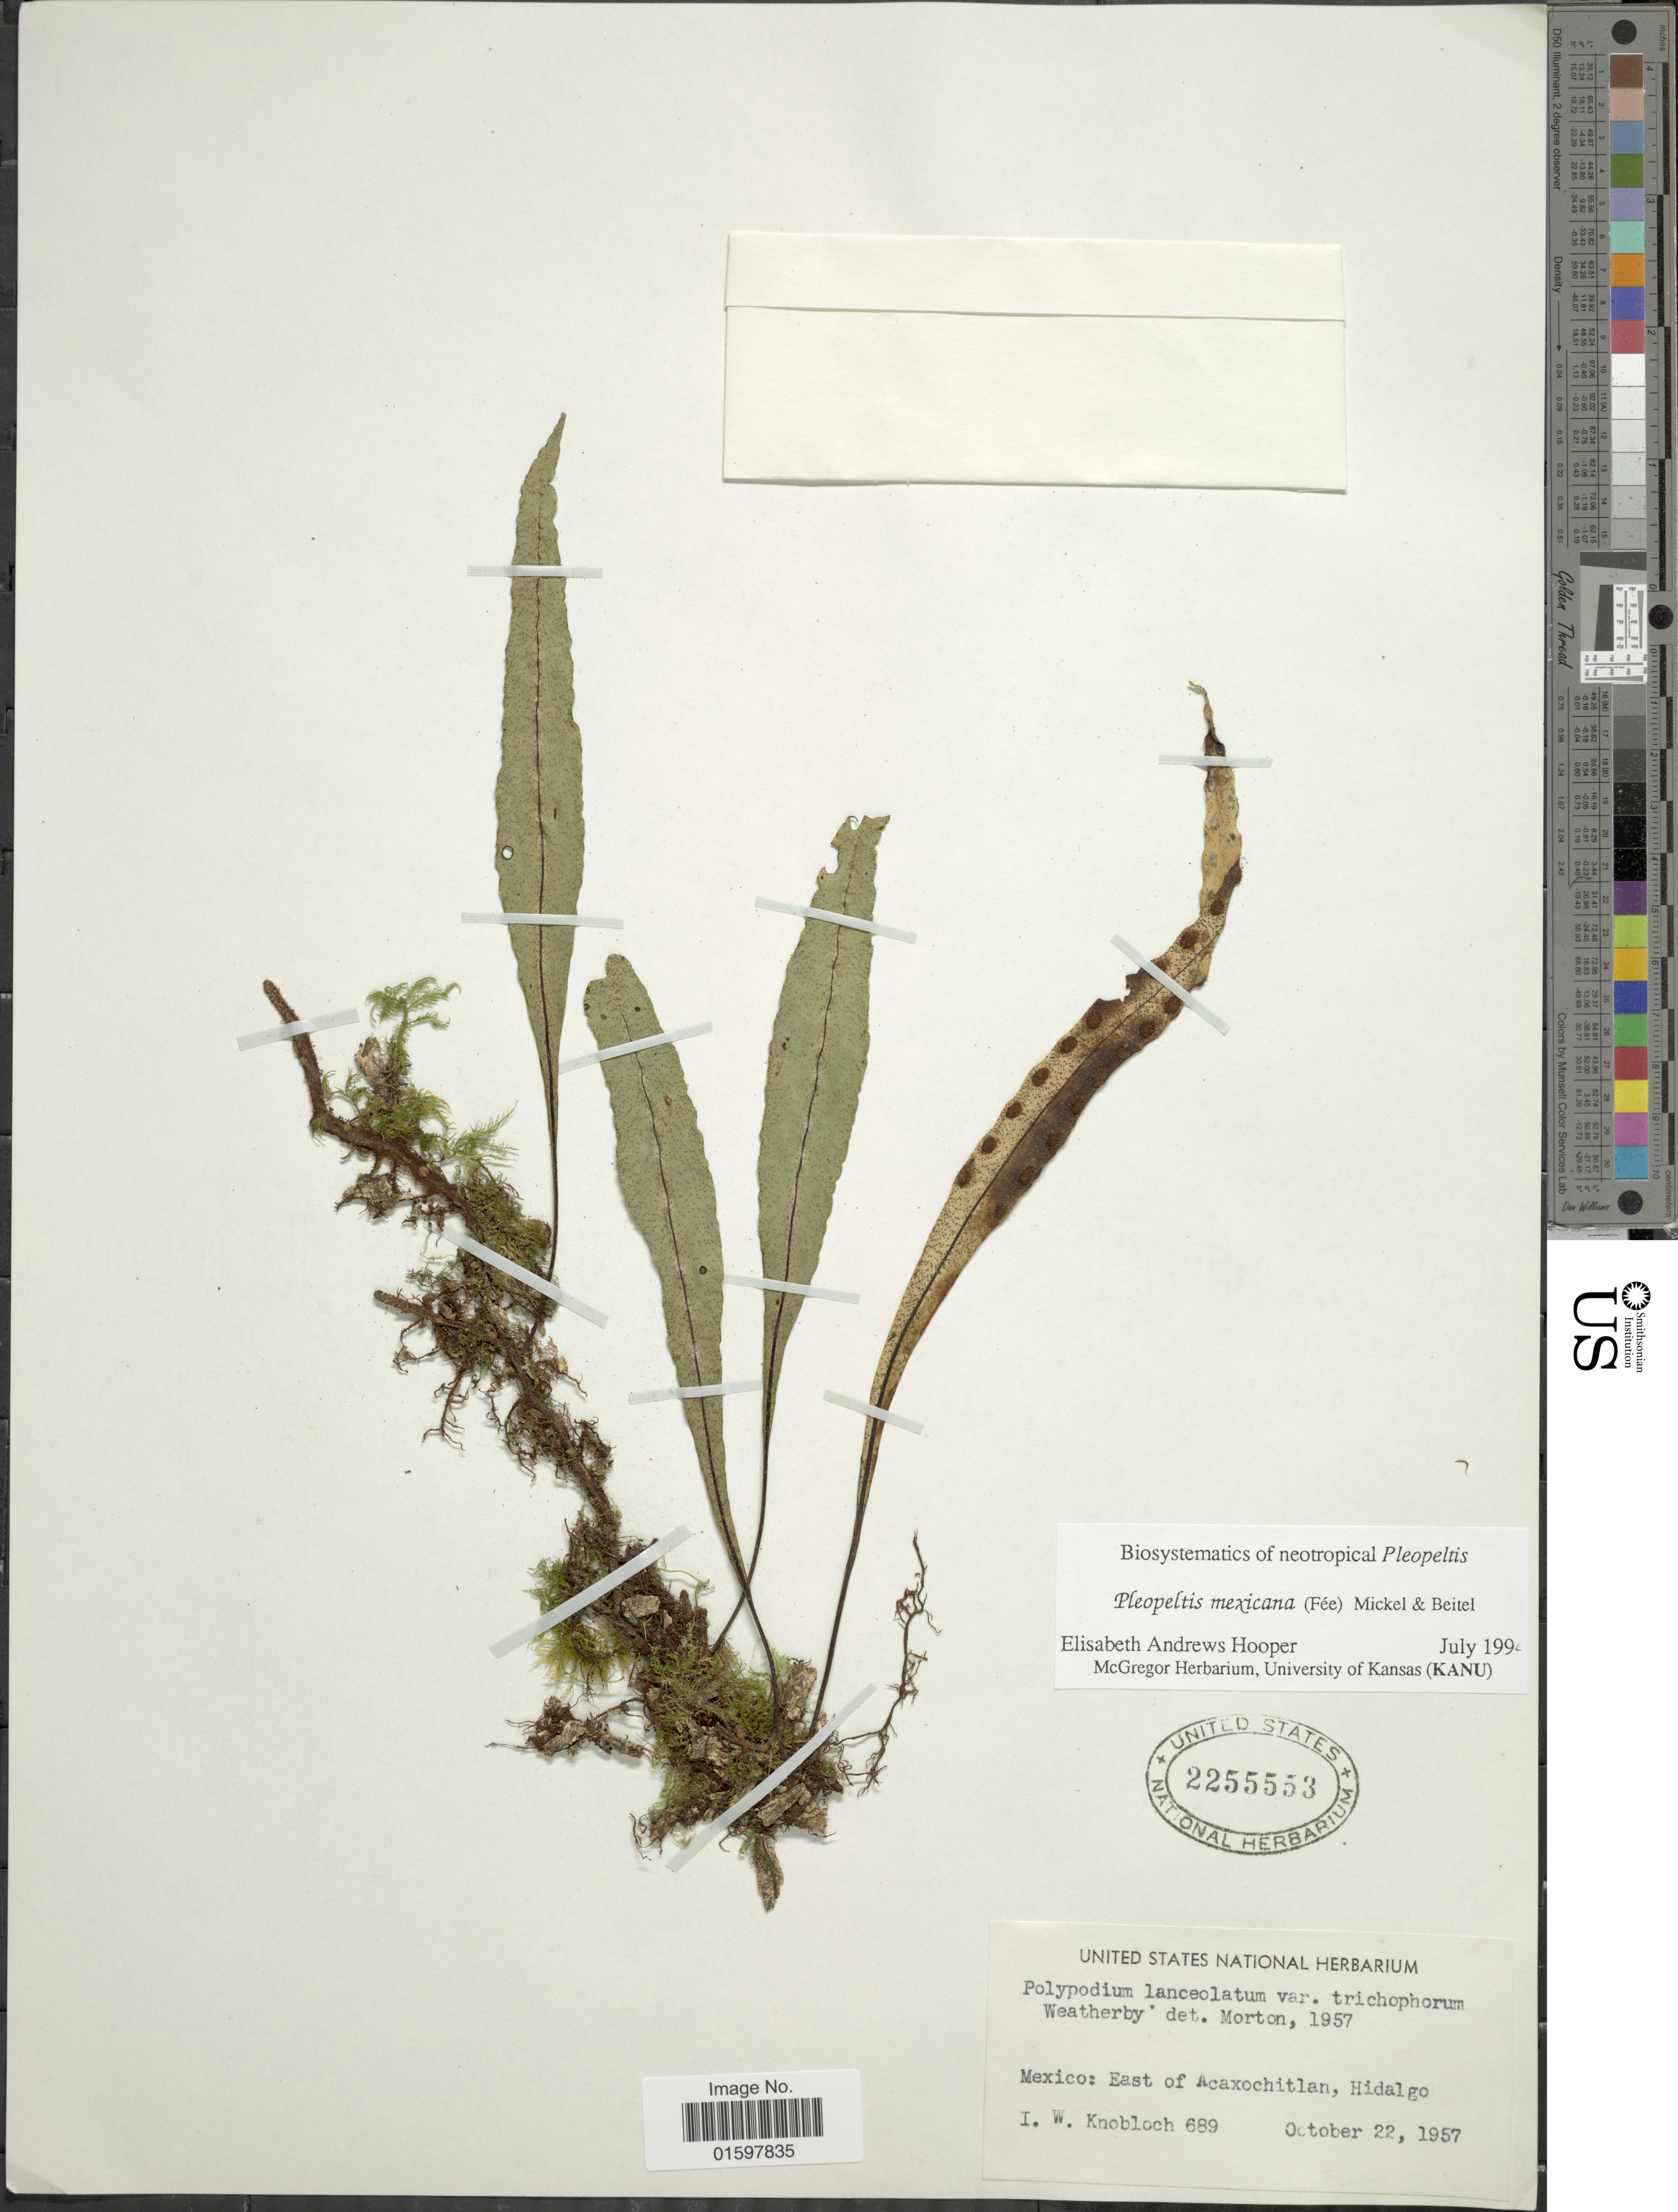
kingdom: Plantae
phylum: Tracheophyta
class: Polypodiopsida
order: Polypodiales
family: Polypodiaceae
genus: Pleopeltis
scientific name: Pleopeltis mexicana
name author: (Fée) Mickel & Beitel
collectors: I. W. Knobloch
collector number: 689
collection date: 1957-10-22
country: Mexico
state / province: Hidalgo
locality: East of Acaxochitlan.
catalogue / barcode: US 2255553